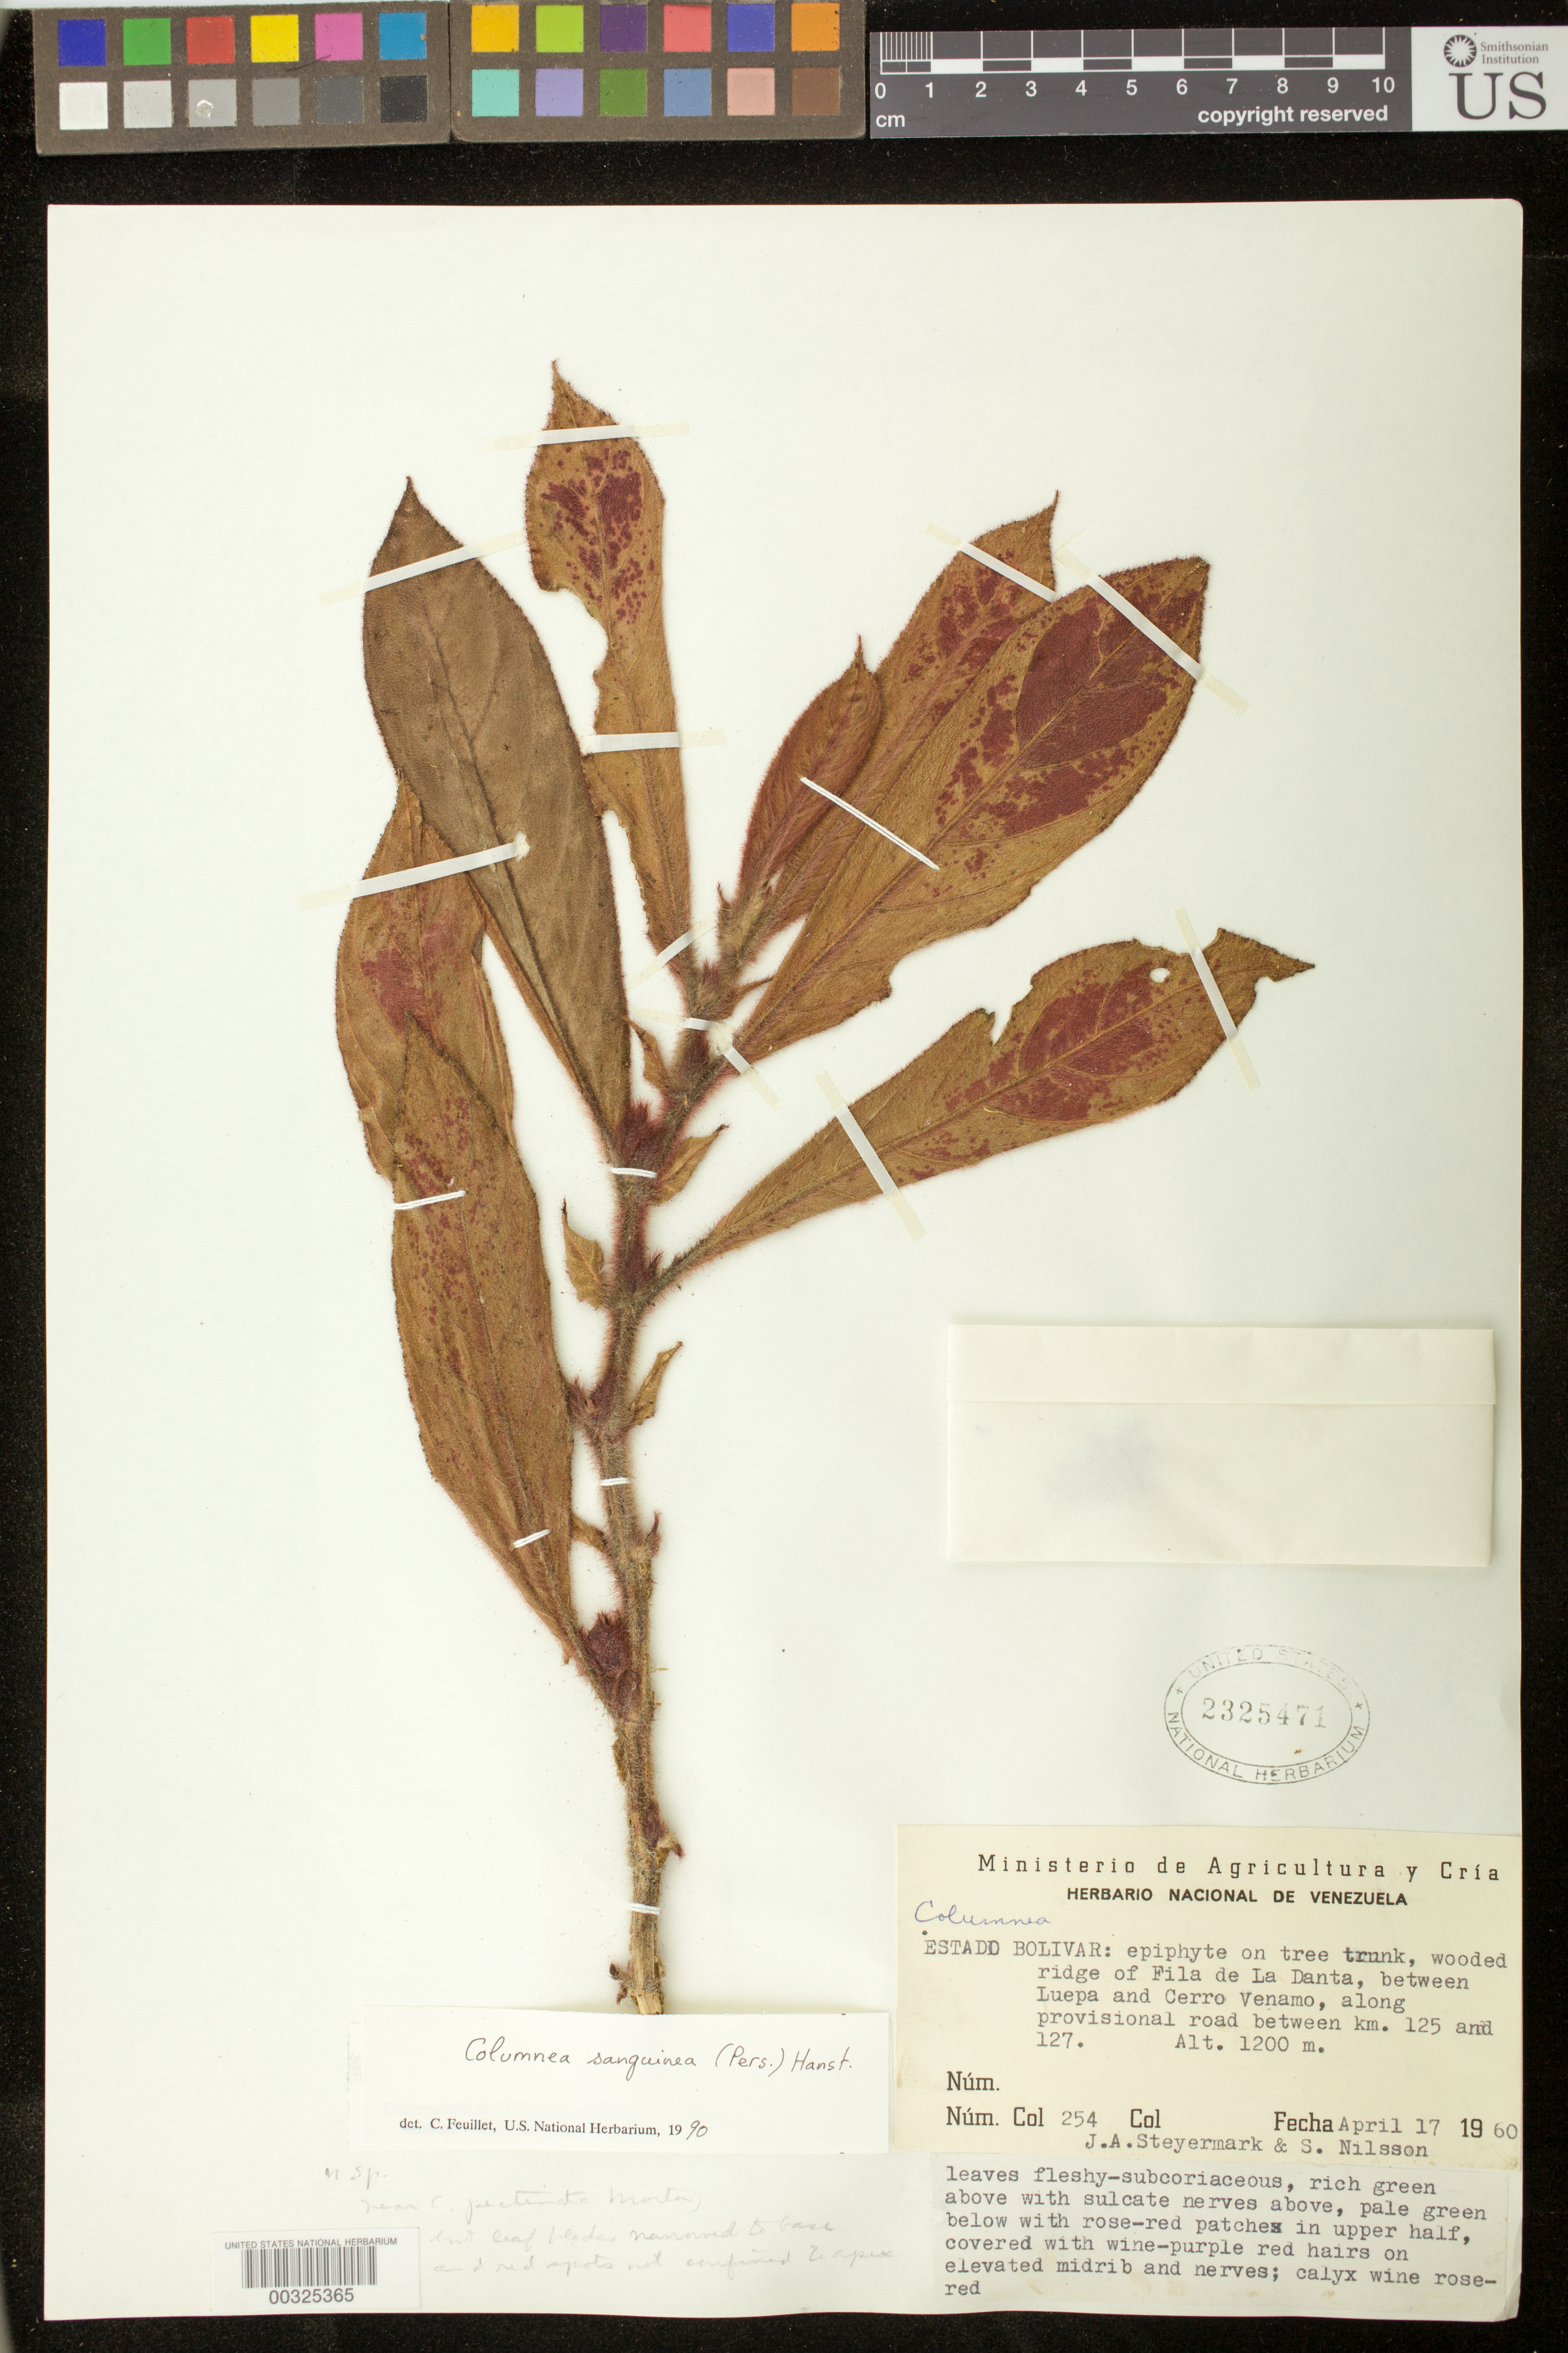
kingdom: Plantae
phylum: Tracheophyta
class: Magnoliopsida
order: Lamiales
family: Gesneriaceae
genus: Columnea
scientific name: Columnea sanguinea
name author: (Pers.) Hanst.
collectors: J. Steyermark & S. Nilsson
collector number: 254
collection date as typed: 17 Apr 1960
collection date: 1960-04-17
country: Venezuela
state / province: Bolívar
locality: Wooded ridge of Fila de La Danta, between Luepa and Cerro Venamo, along provisional road between km 125and 127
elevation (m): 1200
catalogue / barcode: US 2325471